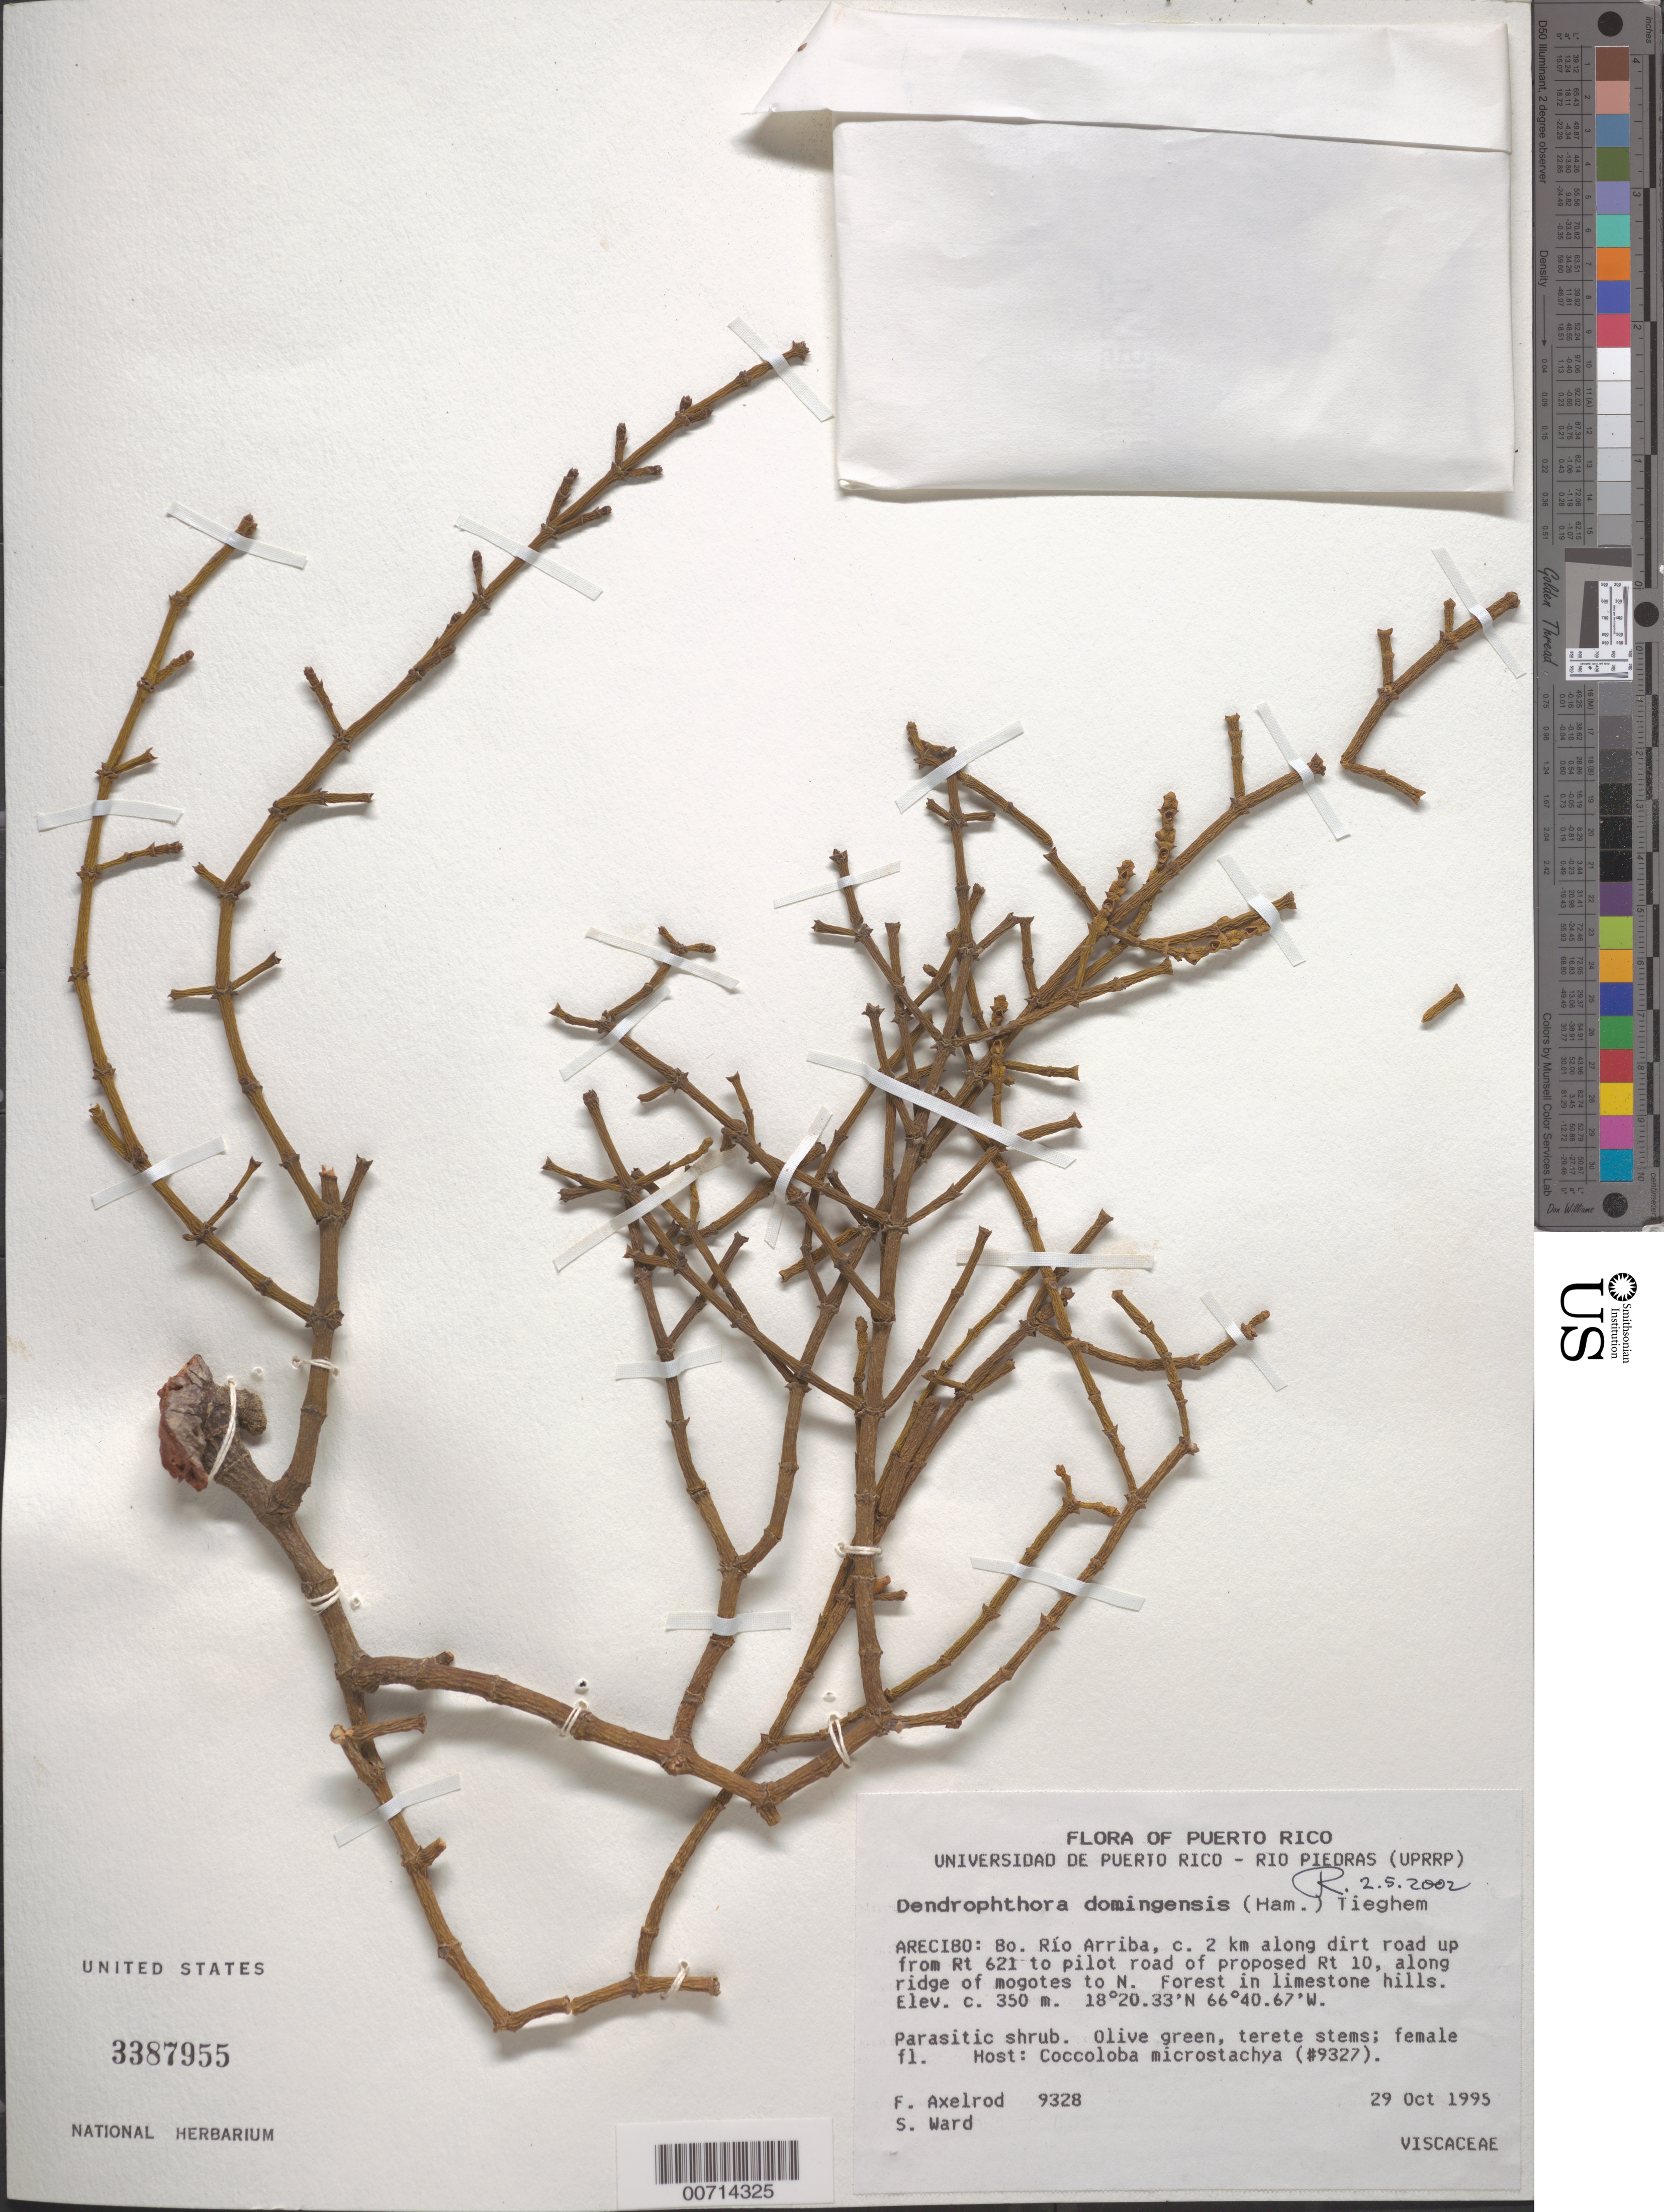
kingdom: Plantae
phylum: Tracheophyta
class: Magnoliopsida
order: Santalales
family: Viscaceae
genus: Dendrophthora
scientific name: Dendrophthora domingensis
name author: (Spreng.) Eichler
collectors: F. S. Axelrod & S. Ward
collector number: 9328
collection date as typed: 29 Oct 1995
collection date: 1995-10-29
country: Puerto Rico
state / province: Arecibo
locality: Bo. Río Arriba, c. 2 km along dirt road up from rte 621 to pilot road of proposed rte 10, along ridge of mogotes to N.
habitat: Forest in limestone hills; Host: Coccoloba microstachya (#9327)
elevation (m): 350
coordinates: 18.3425, -66.68527778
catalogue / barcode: US 3387955